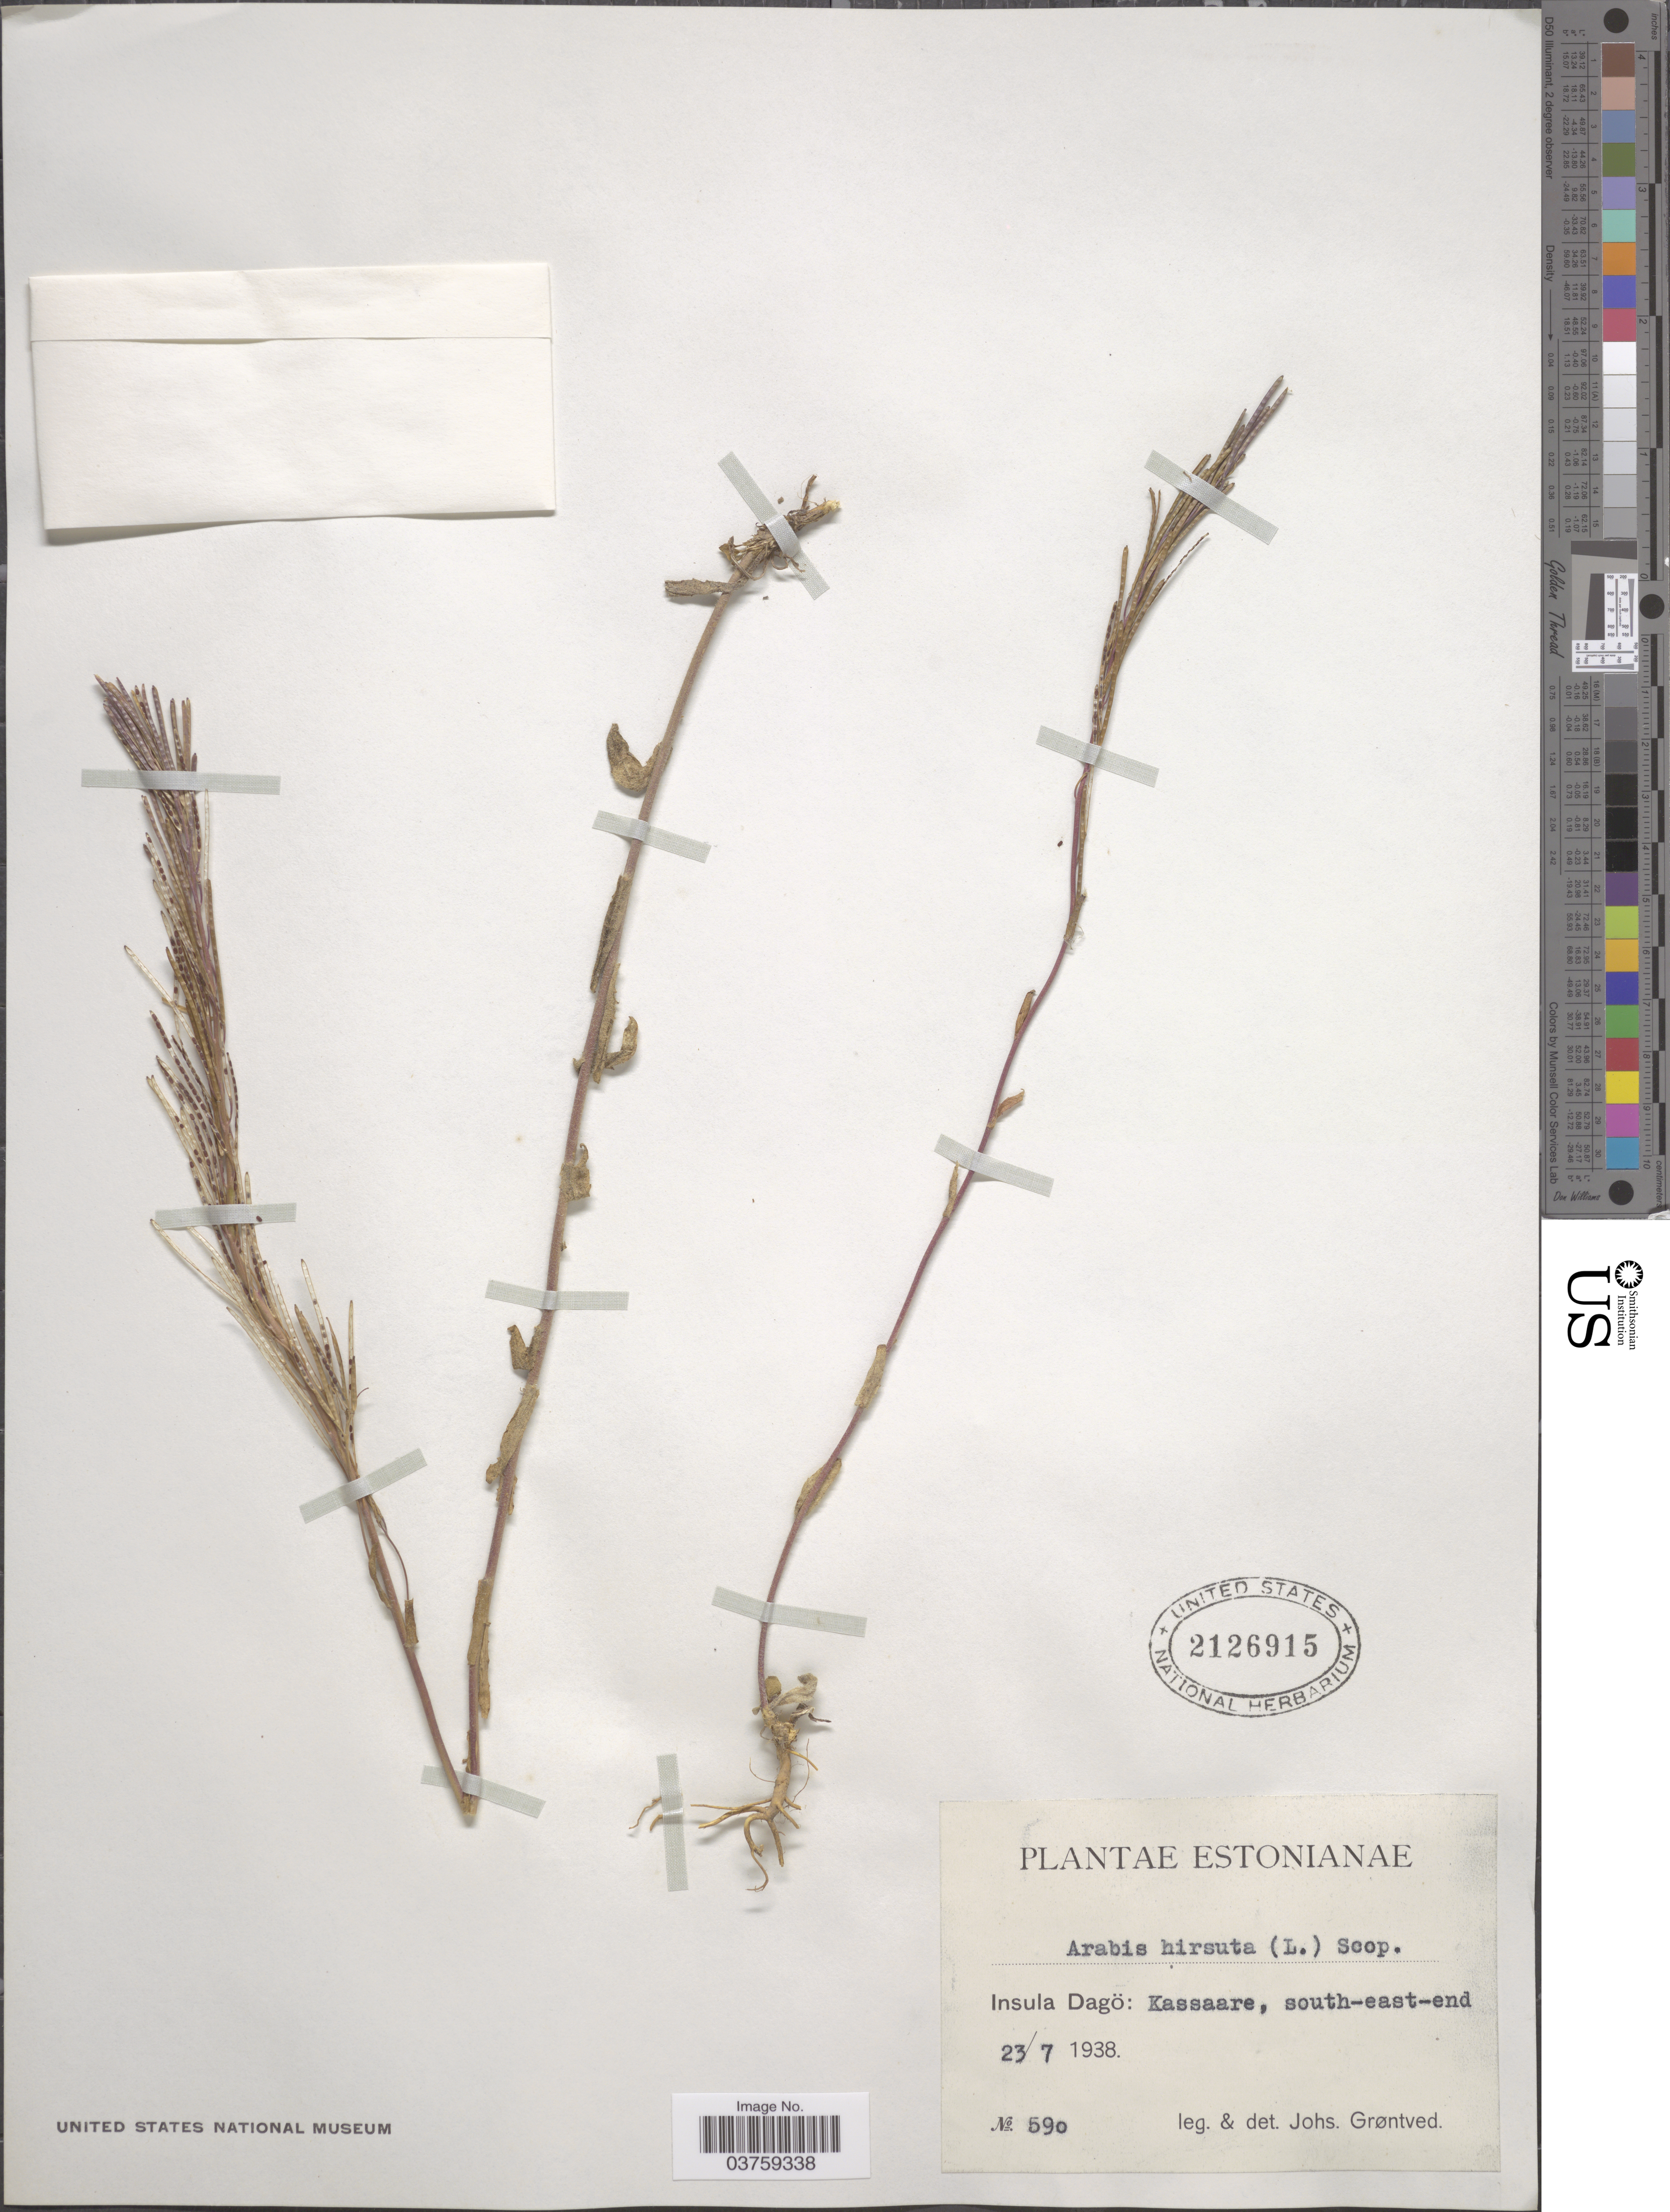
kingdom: Plantae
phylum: Tracheophyta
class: Magnoliopsida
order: Brassicales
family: Brassicaceae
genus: Arabis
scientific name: Arabis hirsuta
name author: (L.) Scop.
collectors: J. Grontved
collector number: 590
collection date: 1938-07-23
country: Estonia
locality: Estonianæ. Insula Dagö: Kassaare, south-east-end.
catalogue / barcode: US 2126915